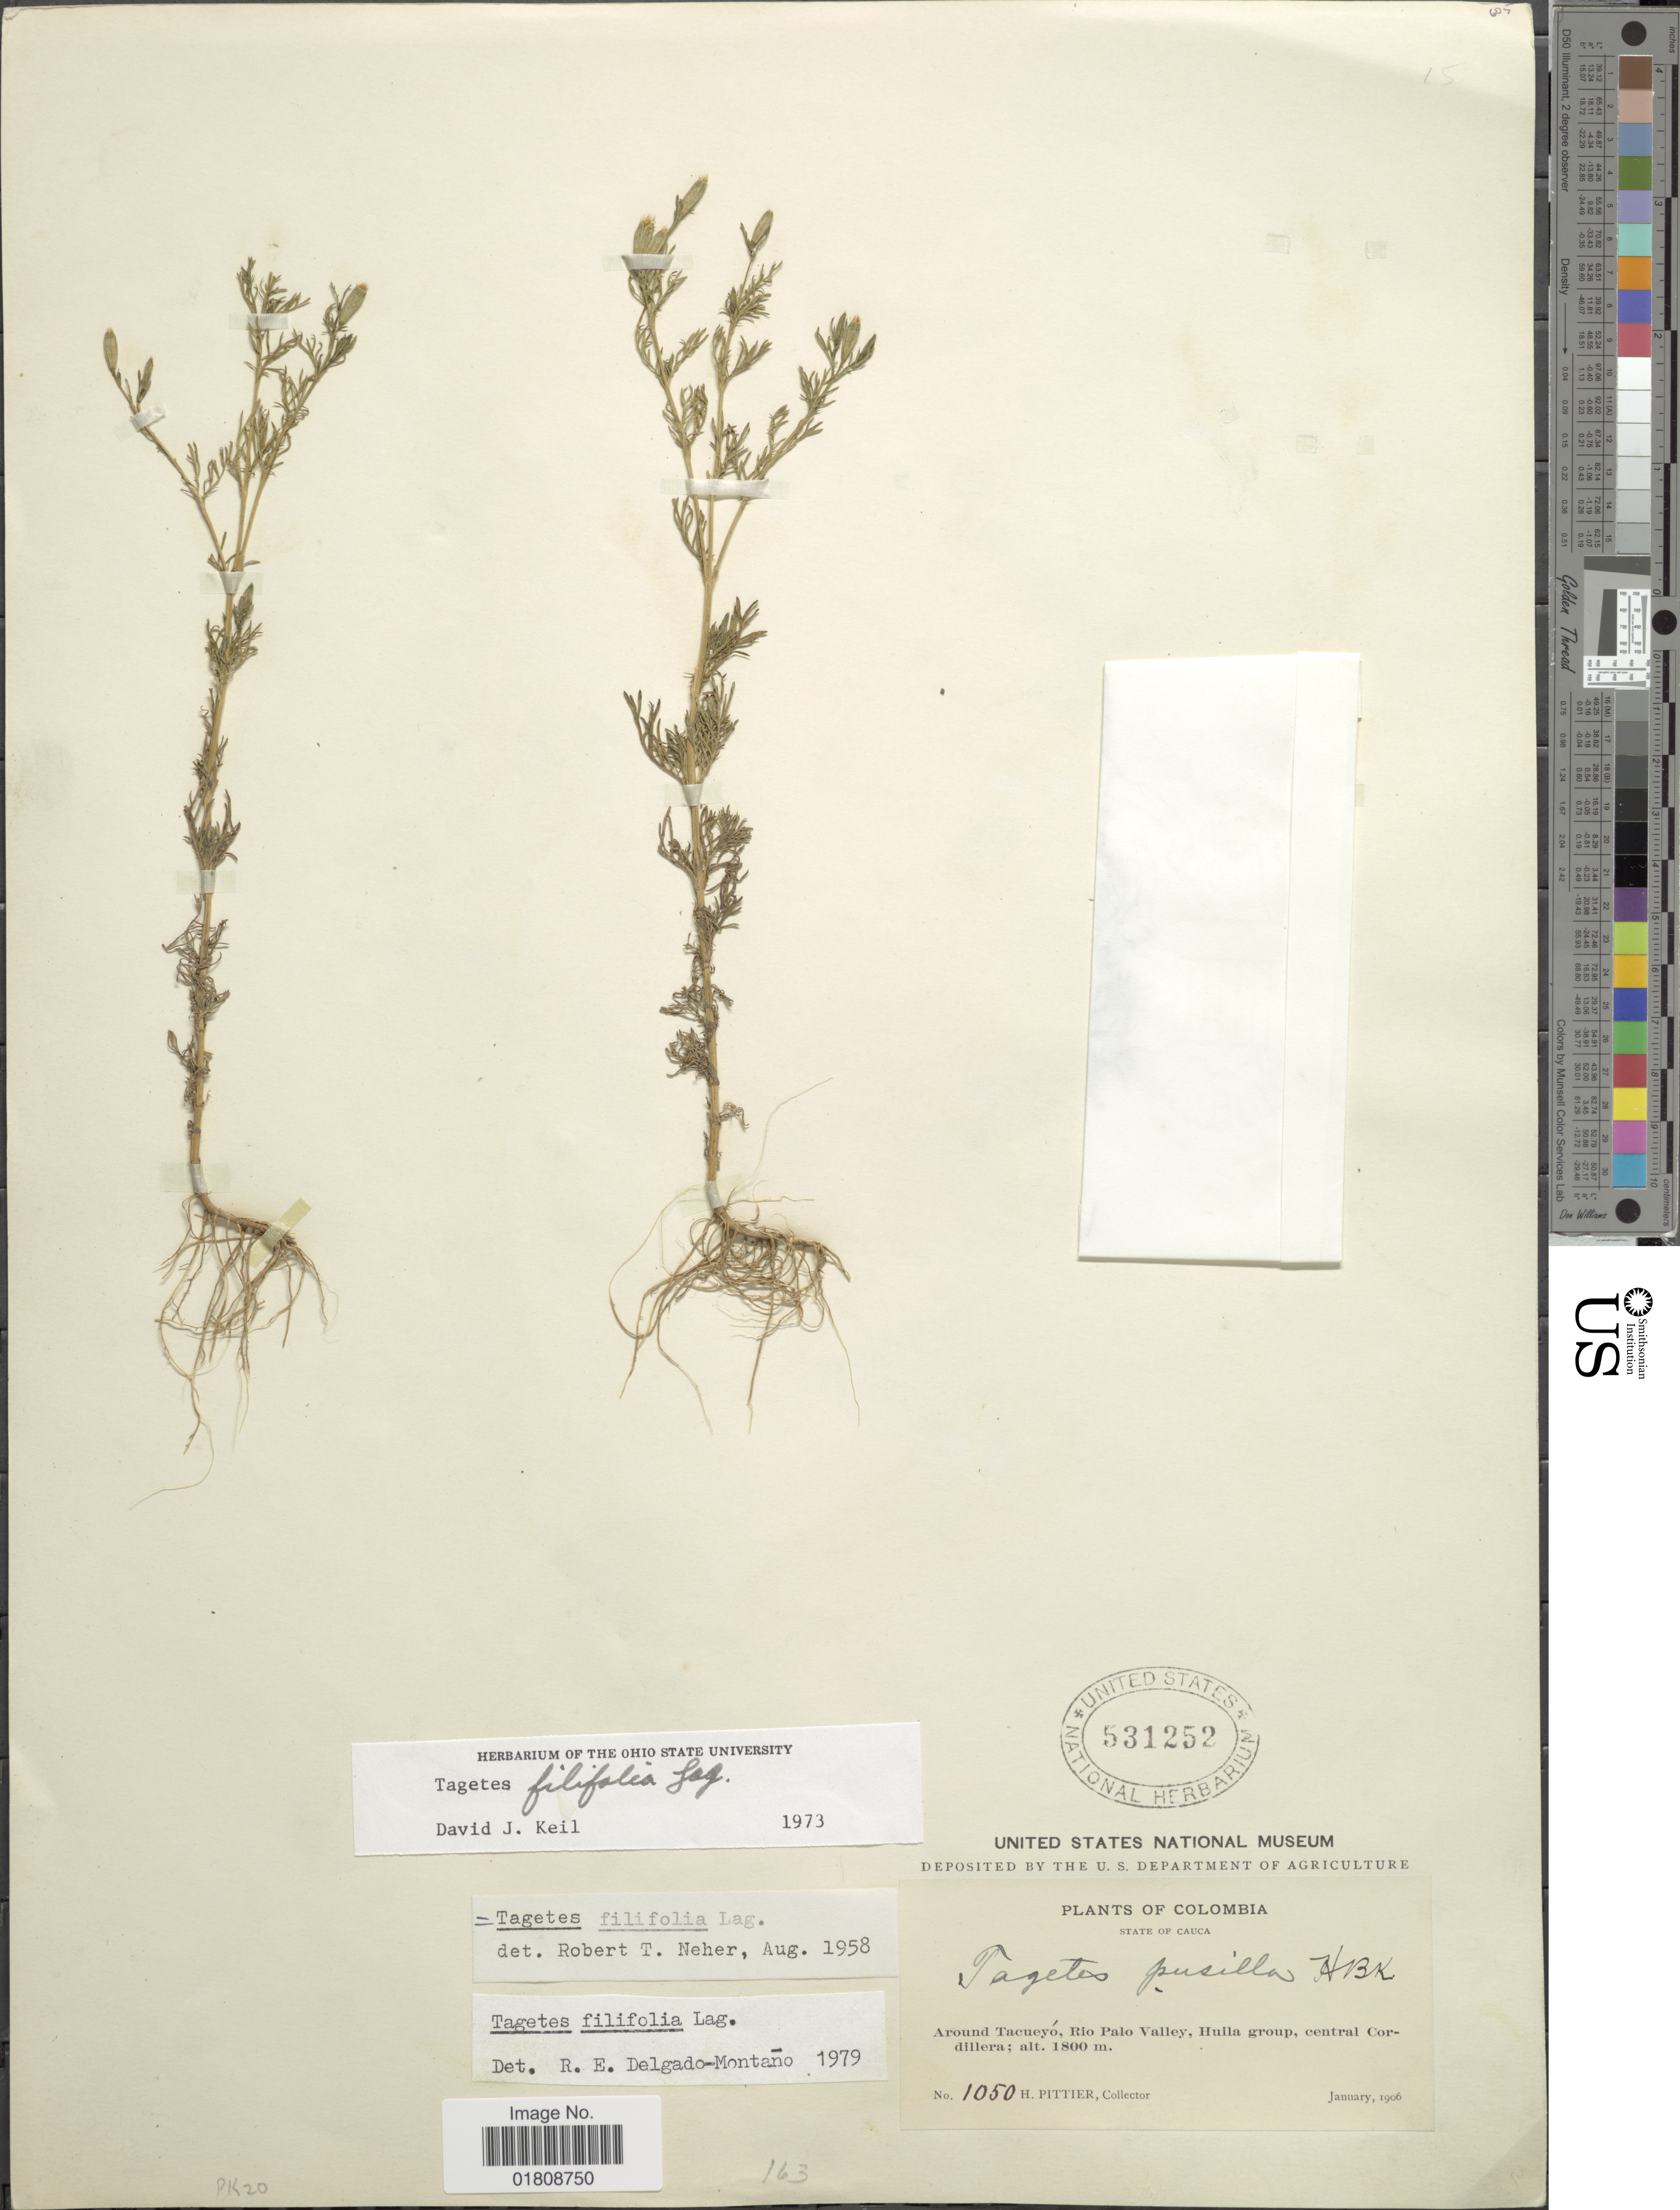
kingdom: Plantae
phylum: Tracheophyta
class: Magnoliopsida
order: Asterales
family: Asteraceae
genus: Tagetes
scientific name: Tagetes filifolia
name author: Lag.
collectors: H. F. Pittier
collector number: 1050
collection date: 1906-01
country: Colombia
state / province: Cauca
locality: Around Tacueyo, Rio Palo Valley, Huil group, central Cordillera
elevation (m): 1800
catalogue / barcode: US 531252